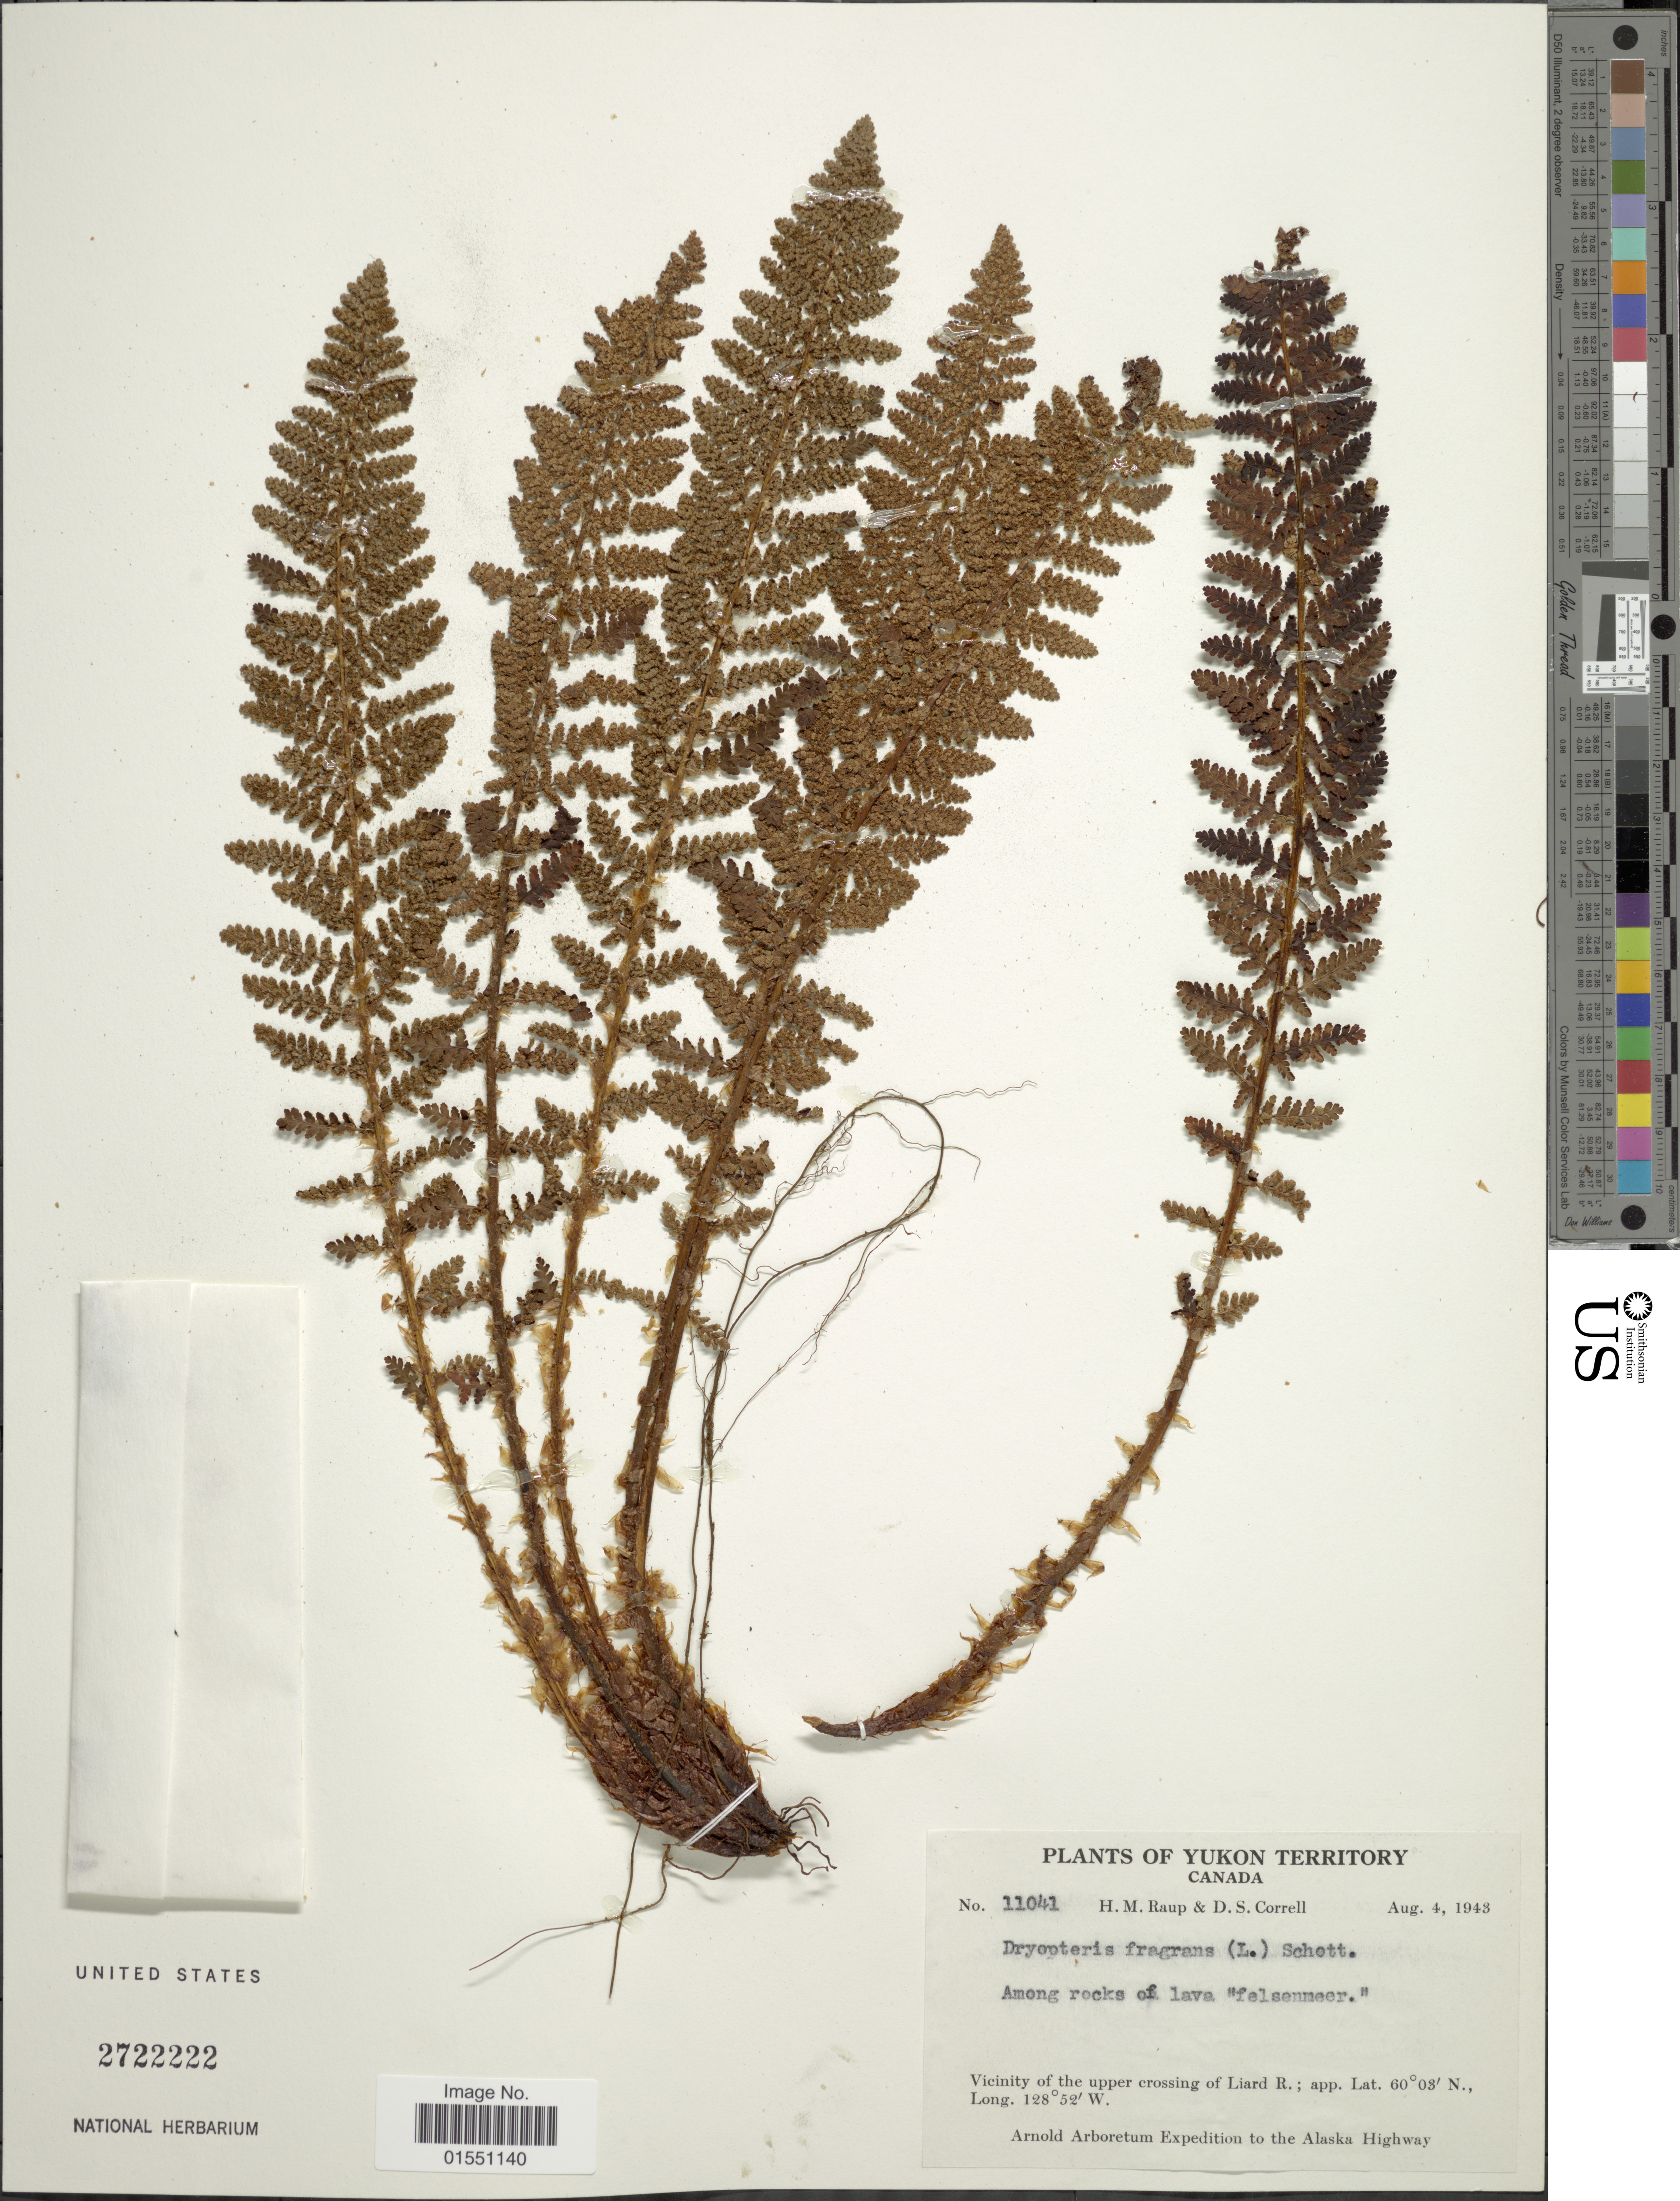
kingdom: Plantae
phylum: Tracheophyta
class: Polypodiopsida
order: Polypodiales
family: Dryopteridaceae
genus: Dryopteris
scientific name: Dryopteris fragrans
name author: (L.) Schott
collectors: H. Raup & D. S. Correll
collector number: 11041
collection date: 1943-08-04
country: Canada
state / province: Yukon Territory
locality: Among rocks of lava "felsenmeer." Vicinity of the upper crossing of Liard R. Alaska Highway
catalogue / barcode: US 2722222